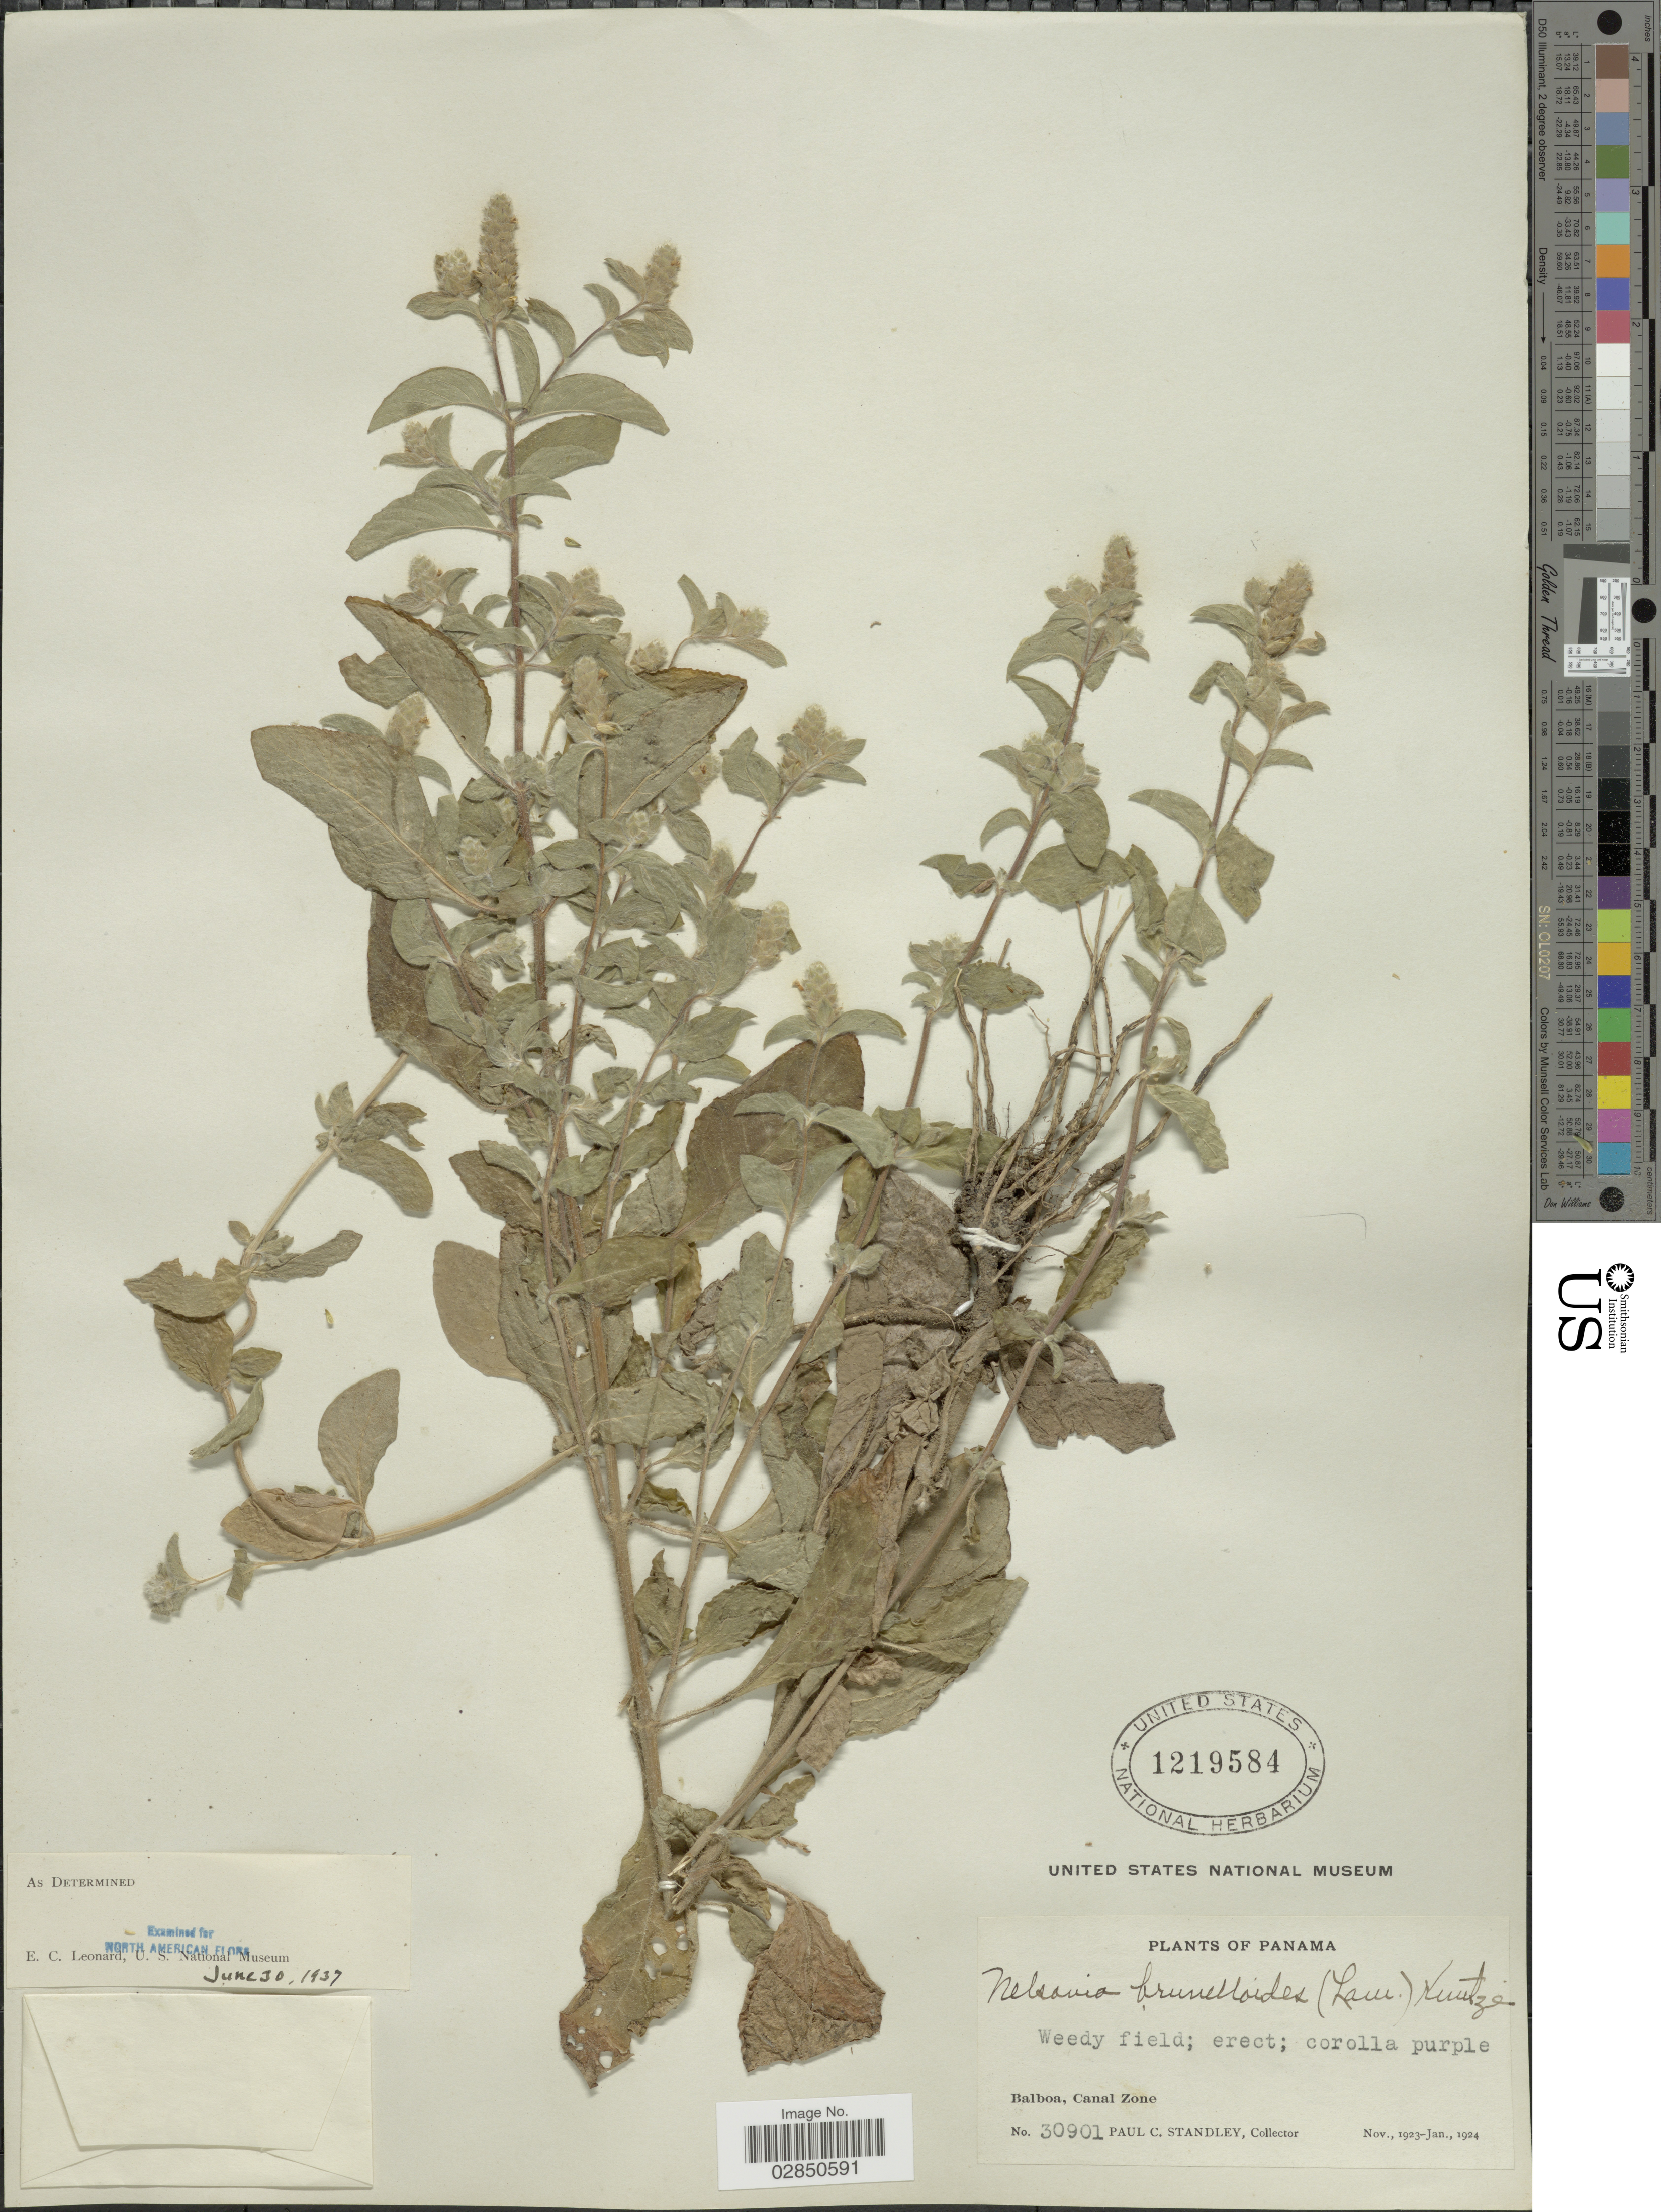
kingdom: Plantae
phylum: Tracheophyta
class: Magnoliopsida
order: Lamiales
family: Acanthaceae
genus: Nelsonia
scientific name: Nelsonia brunelloides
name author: (Lam.) Kuntze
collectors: P. C. Standley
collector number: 30901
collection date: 1923-11/1924-01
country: Panama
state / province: Colón / Panamá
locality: Balboa, Canal Zone.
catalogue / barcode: US 1219584